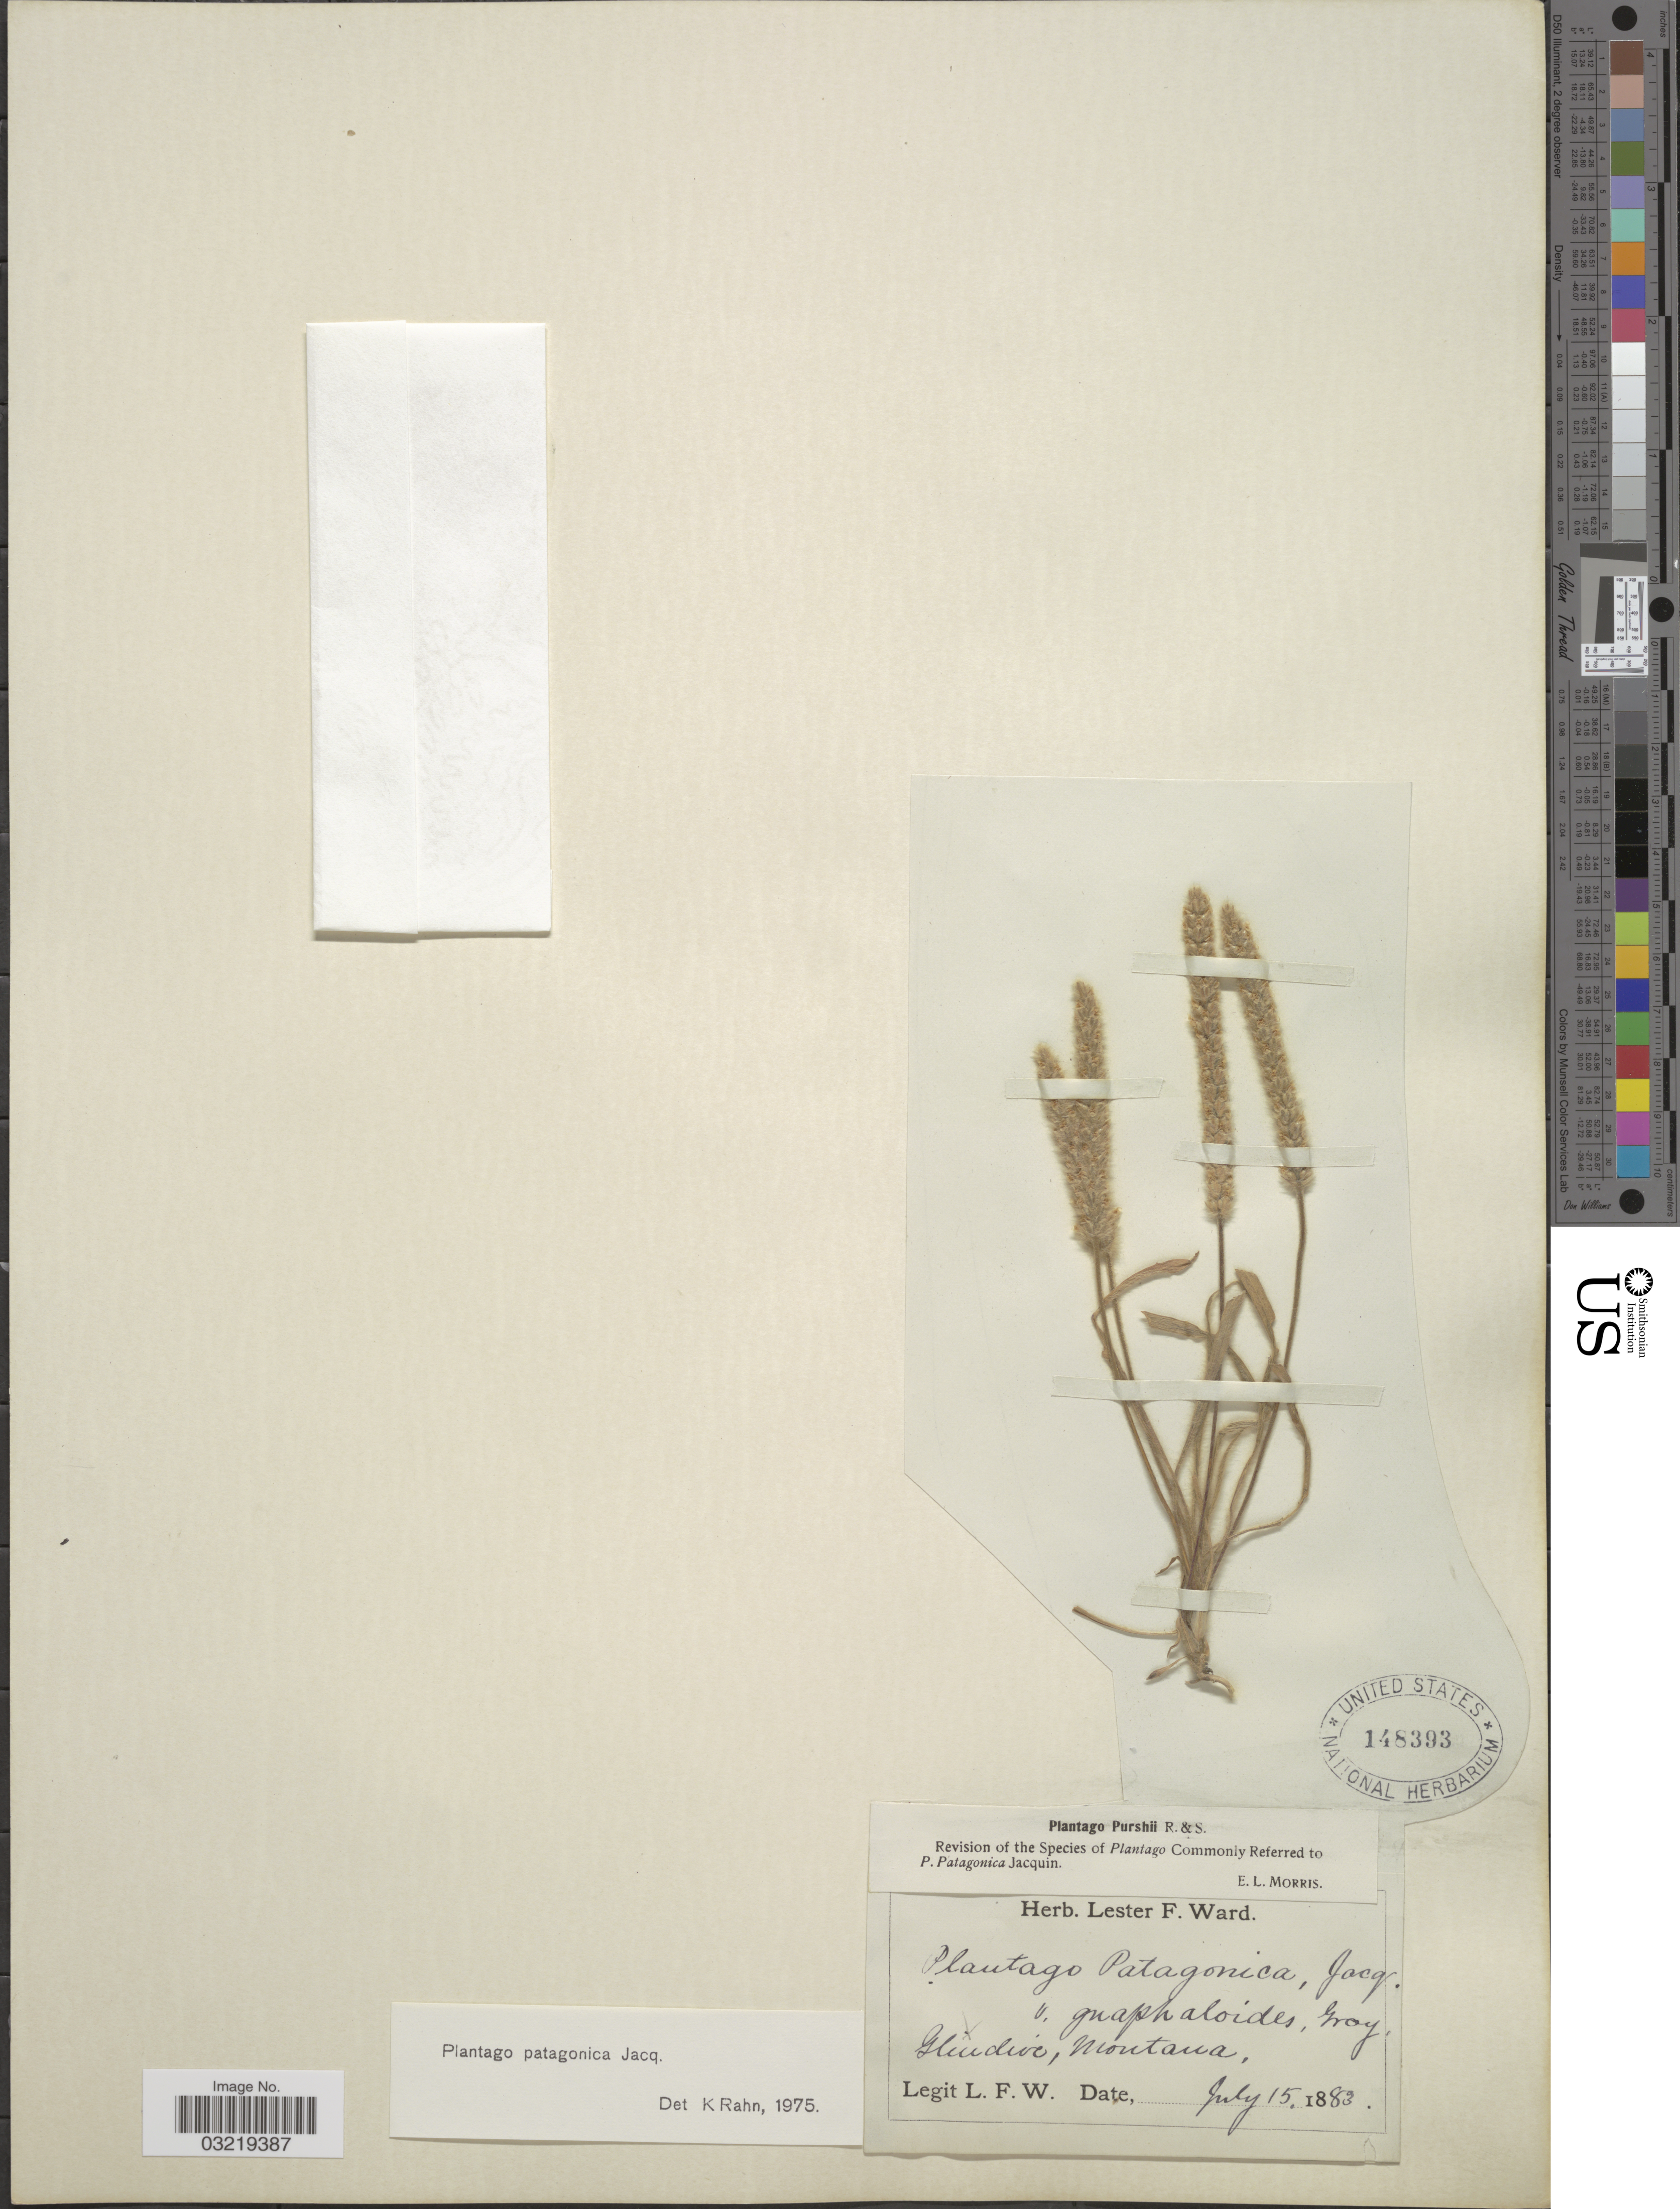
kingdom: Plantae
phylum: Tracheophyta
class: Magnoliopsida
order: Lamiales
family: Plantaginaceae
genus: Plantago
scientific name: Plantago patagonica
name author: Jacq.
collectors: L. F. Ward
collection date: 1883-07-15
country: United States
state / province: Montana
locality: Glendive.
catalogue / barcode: US 148393